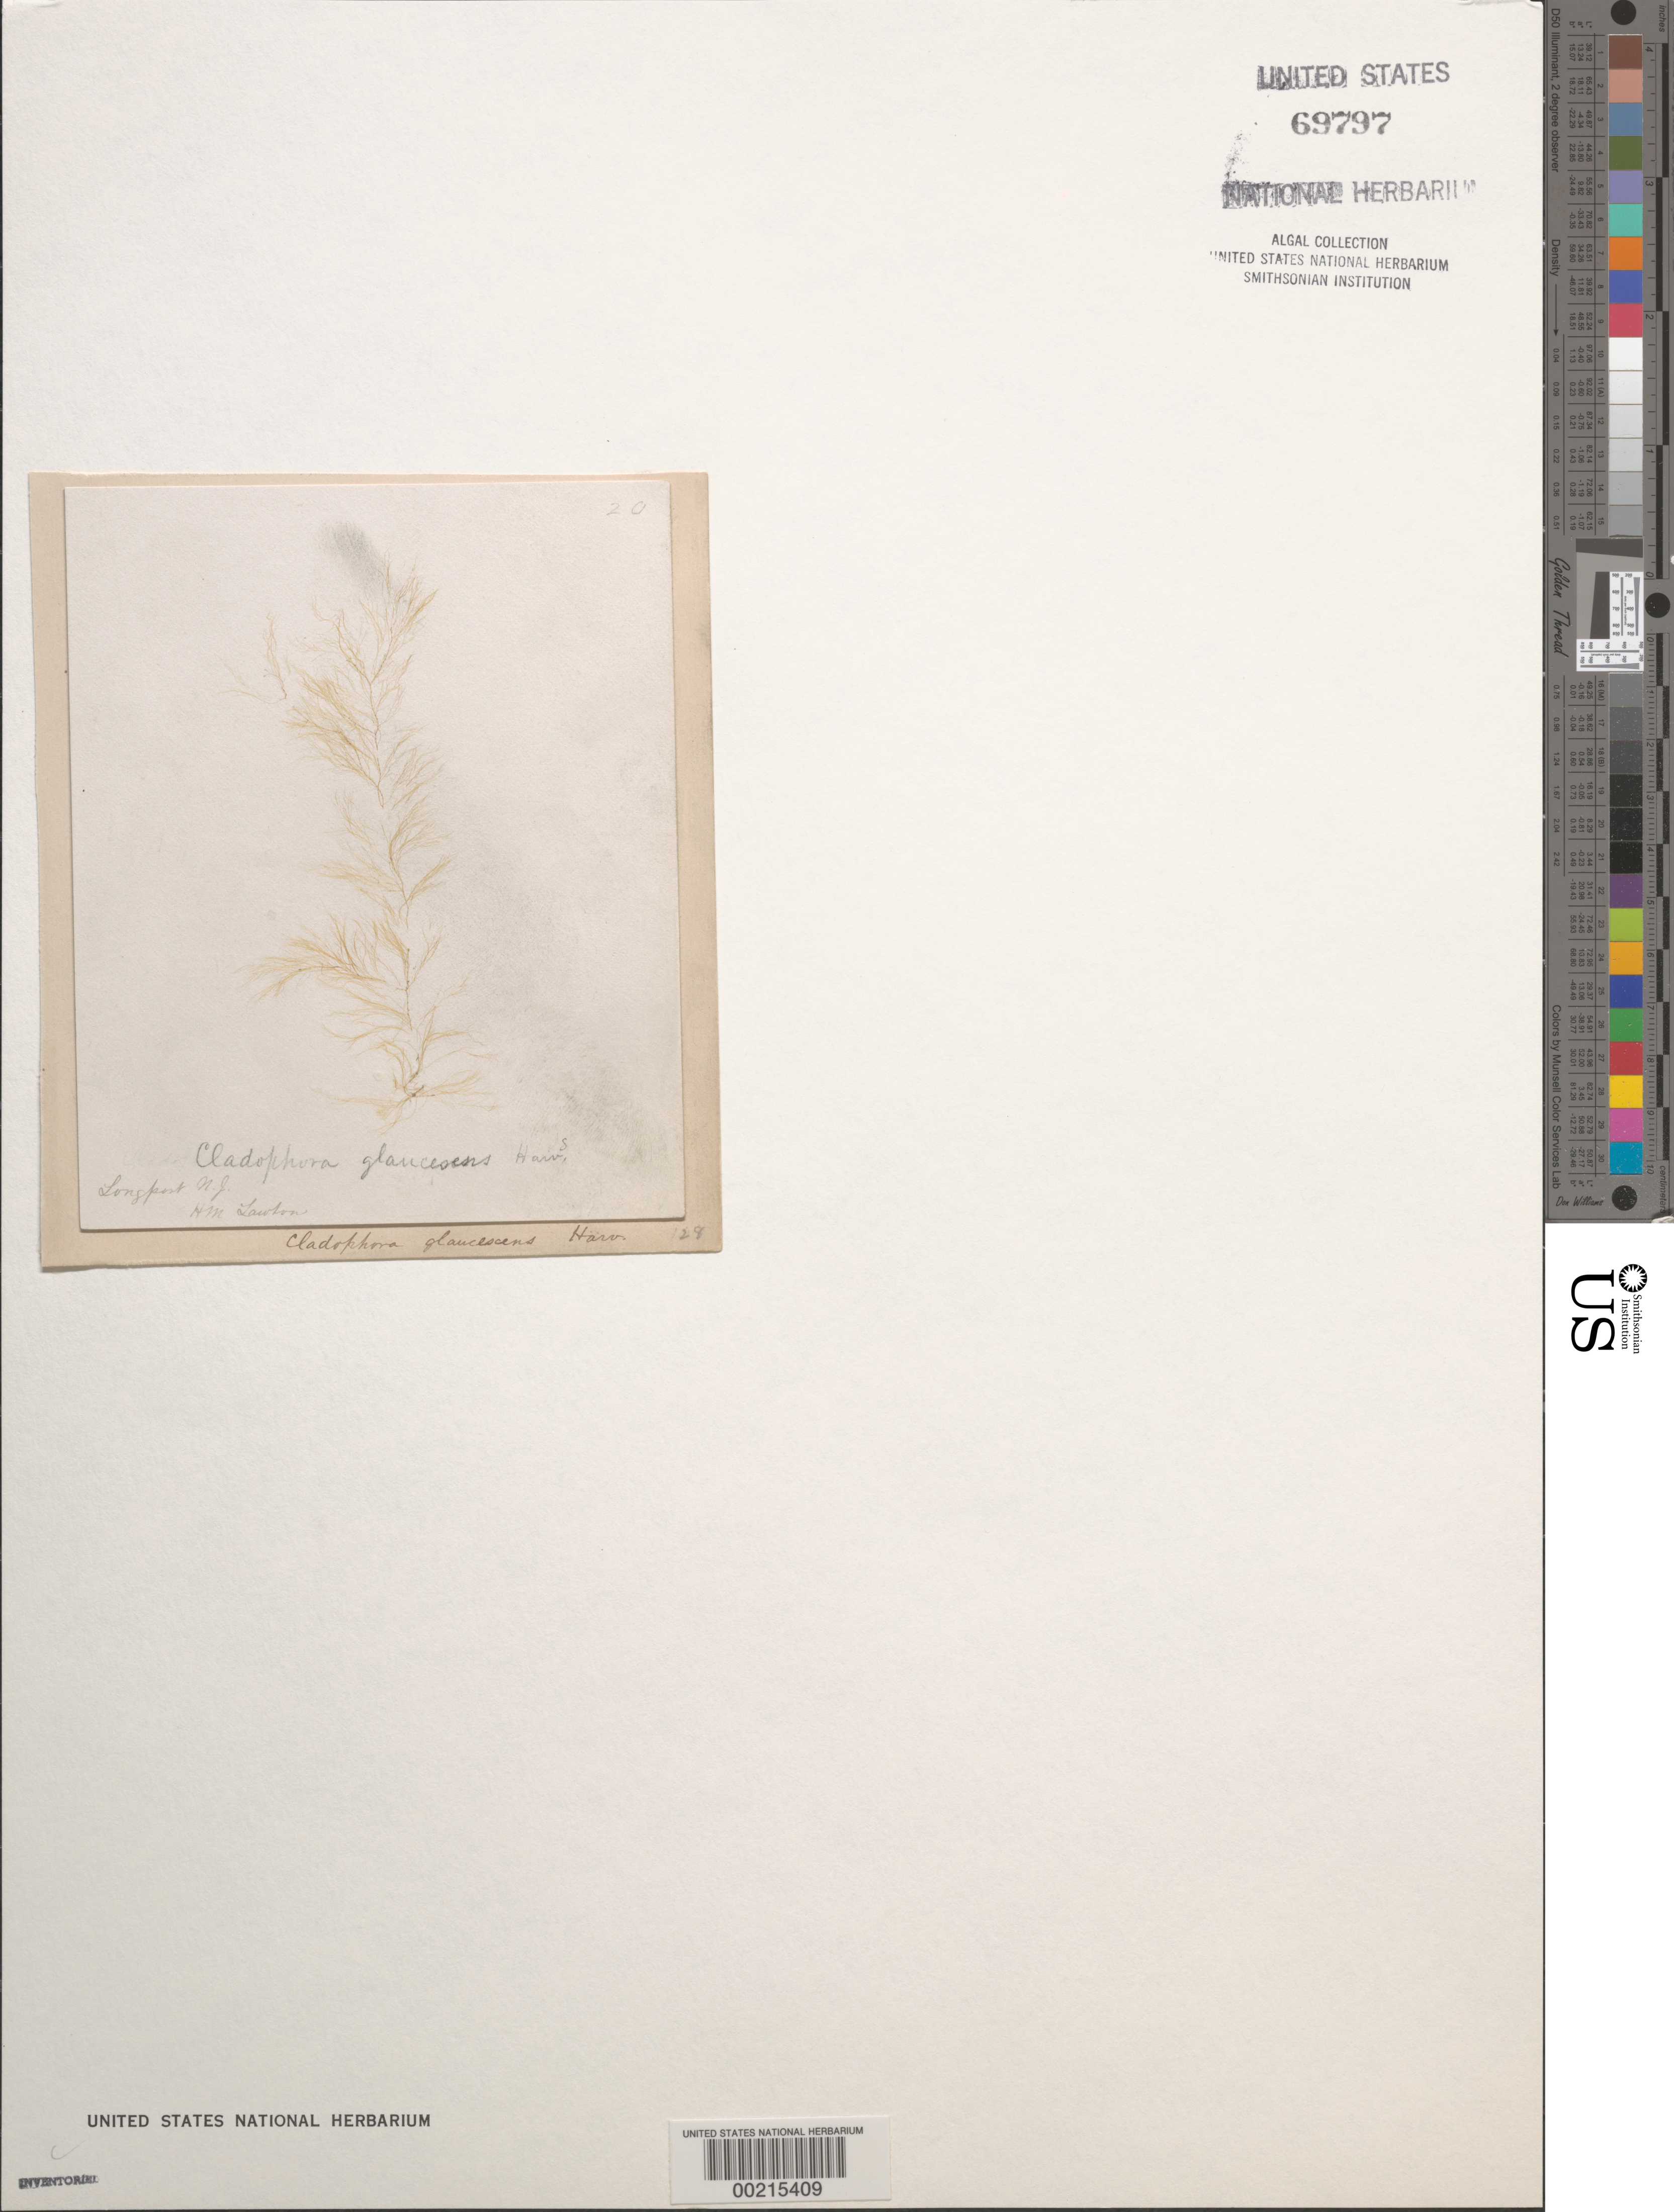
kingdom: Plantae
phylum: Chlorophyta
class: Ulvophyceae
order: Cladophorales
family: Cladophoraceae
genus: Cladophora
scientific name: Cladophora sericea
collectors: H. Lawton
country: United States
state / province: New Jersey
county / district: Atlantic County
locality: Longport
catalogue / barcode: US 69797